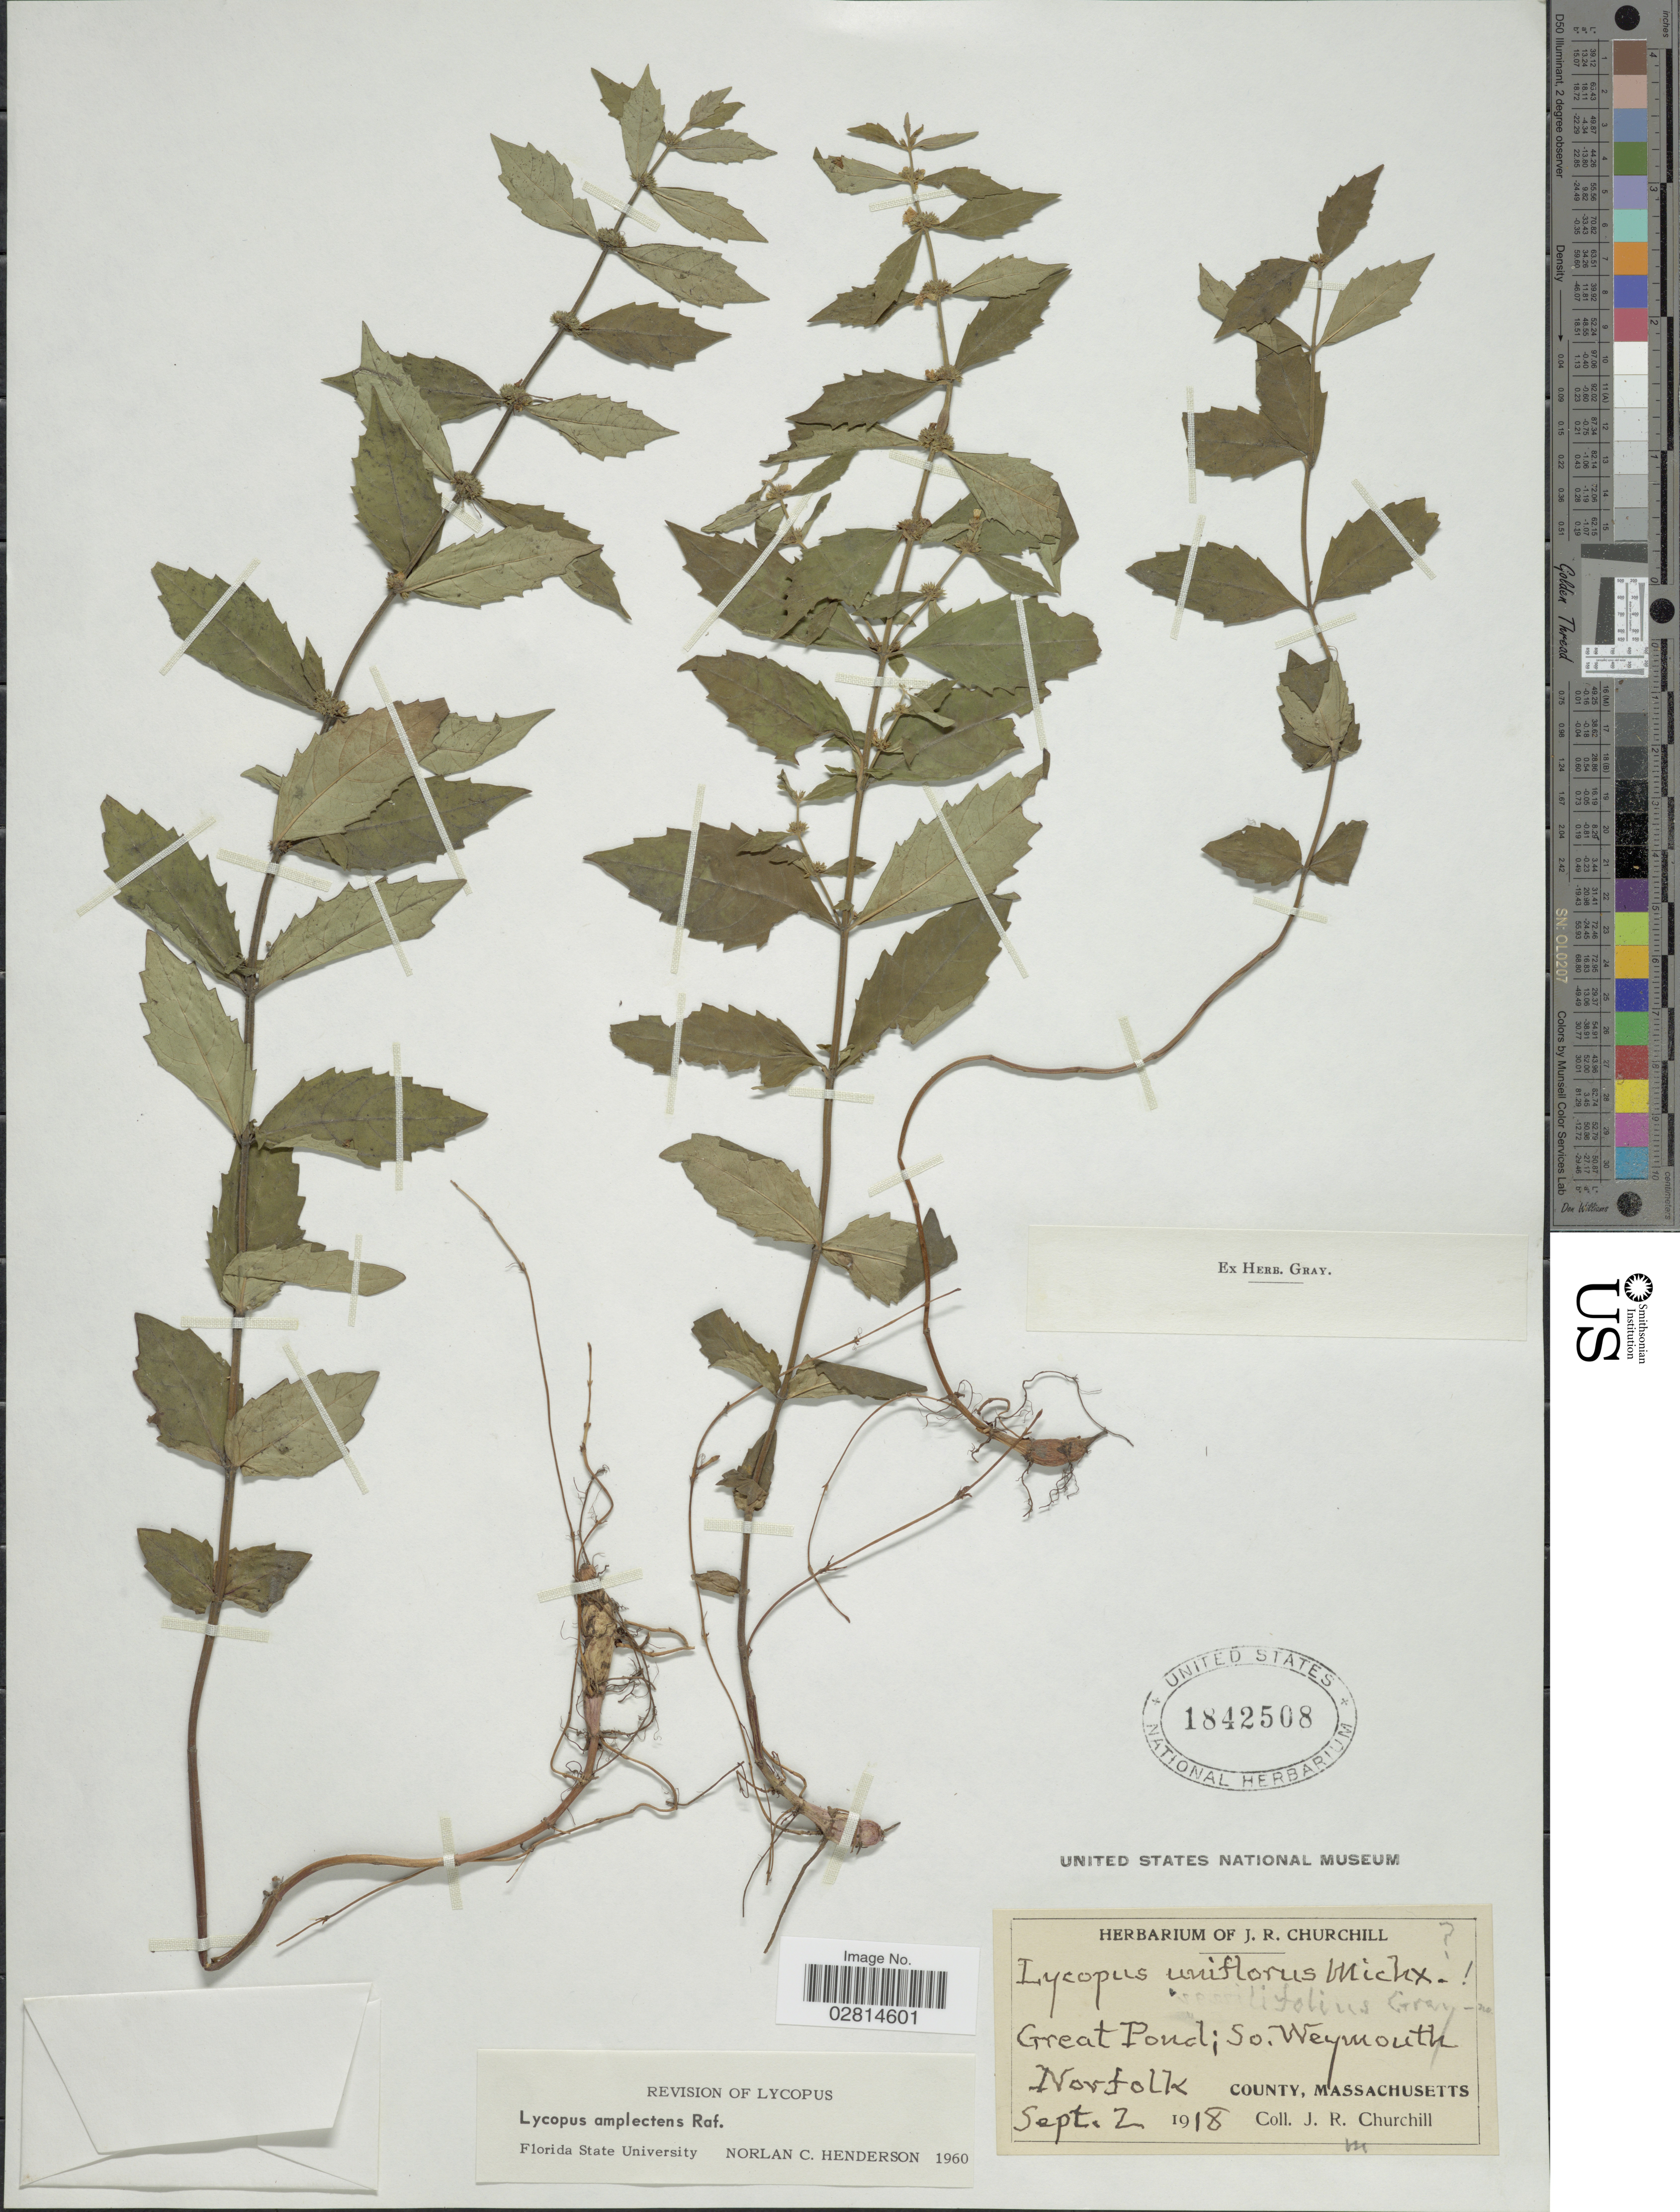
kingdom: Plantae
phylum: Tracheophyta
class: Magnoliopsida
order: Lamiales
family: Lamiaceae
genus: Lycopus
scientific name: Lycopus amplectens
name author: Raf.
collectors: J. Churchill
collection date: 1918-09-02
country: United States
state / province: Massachusetts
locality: Great Pond; So. Weymouth. Norfolk County.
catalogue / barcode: US 1842508